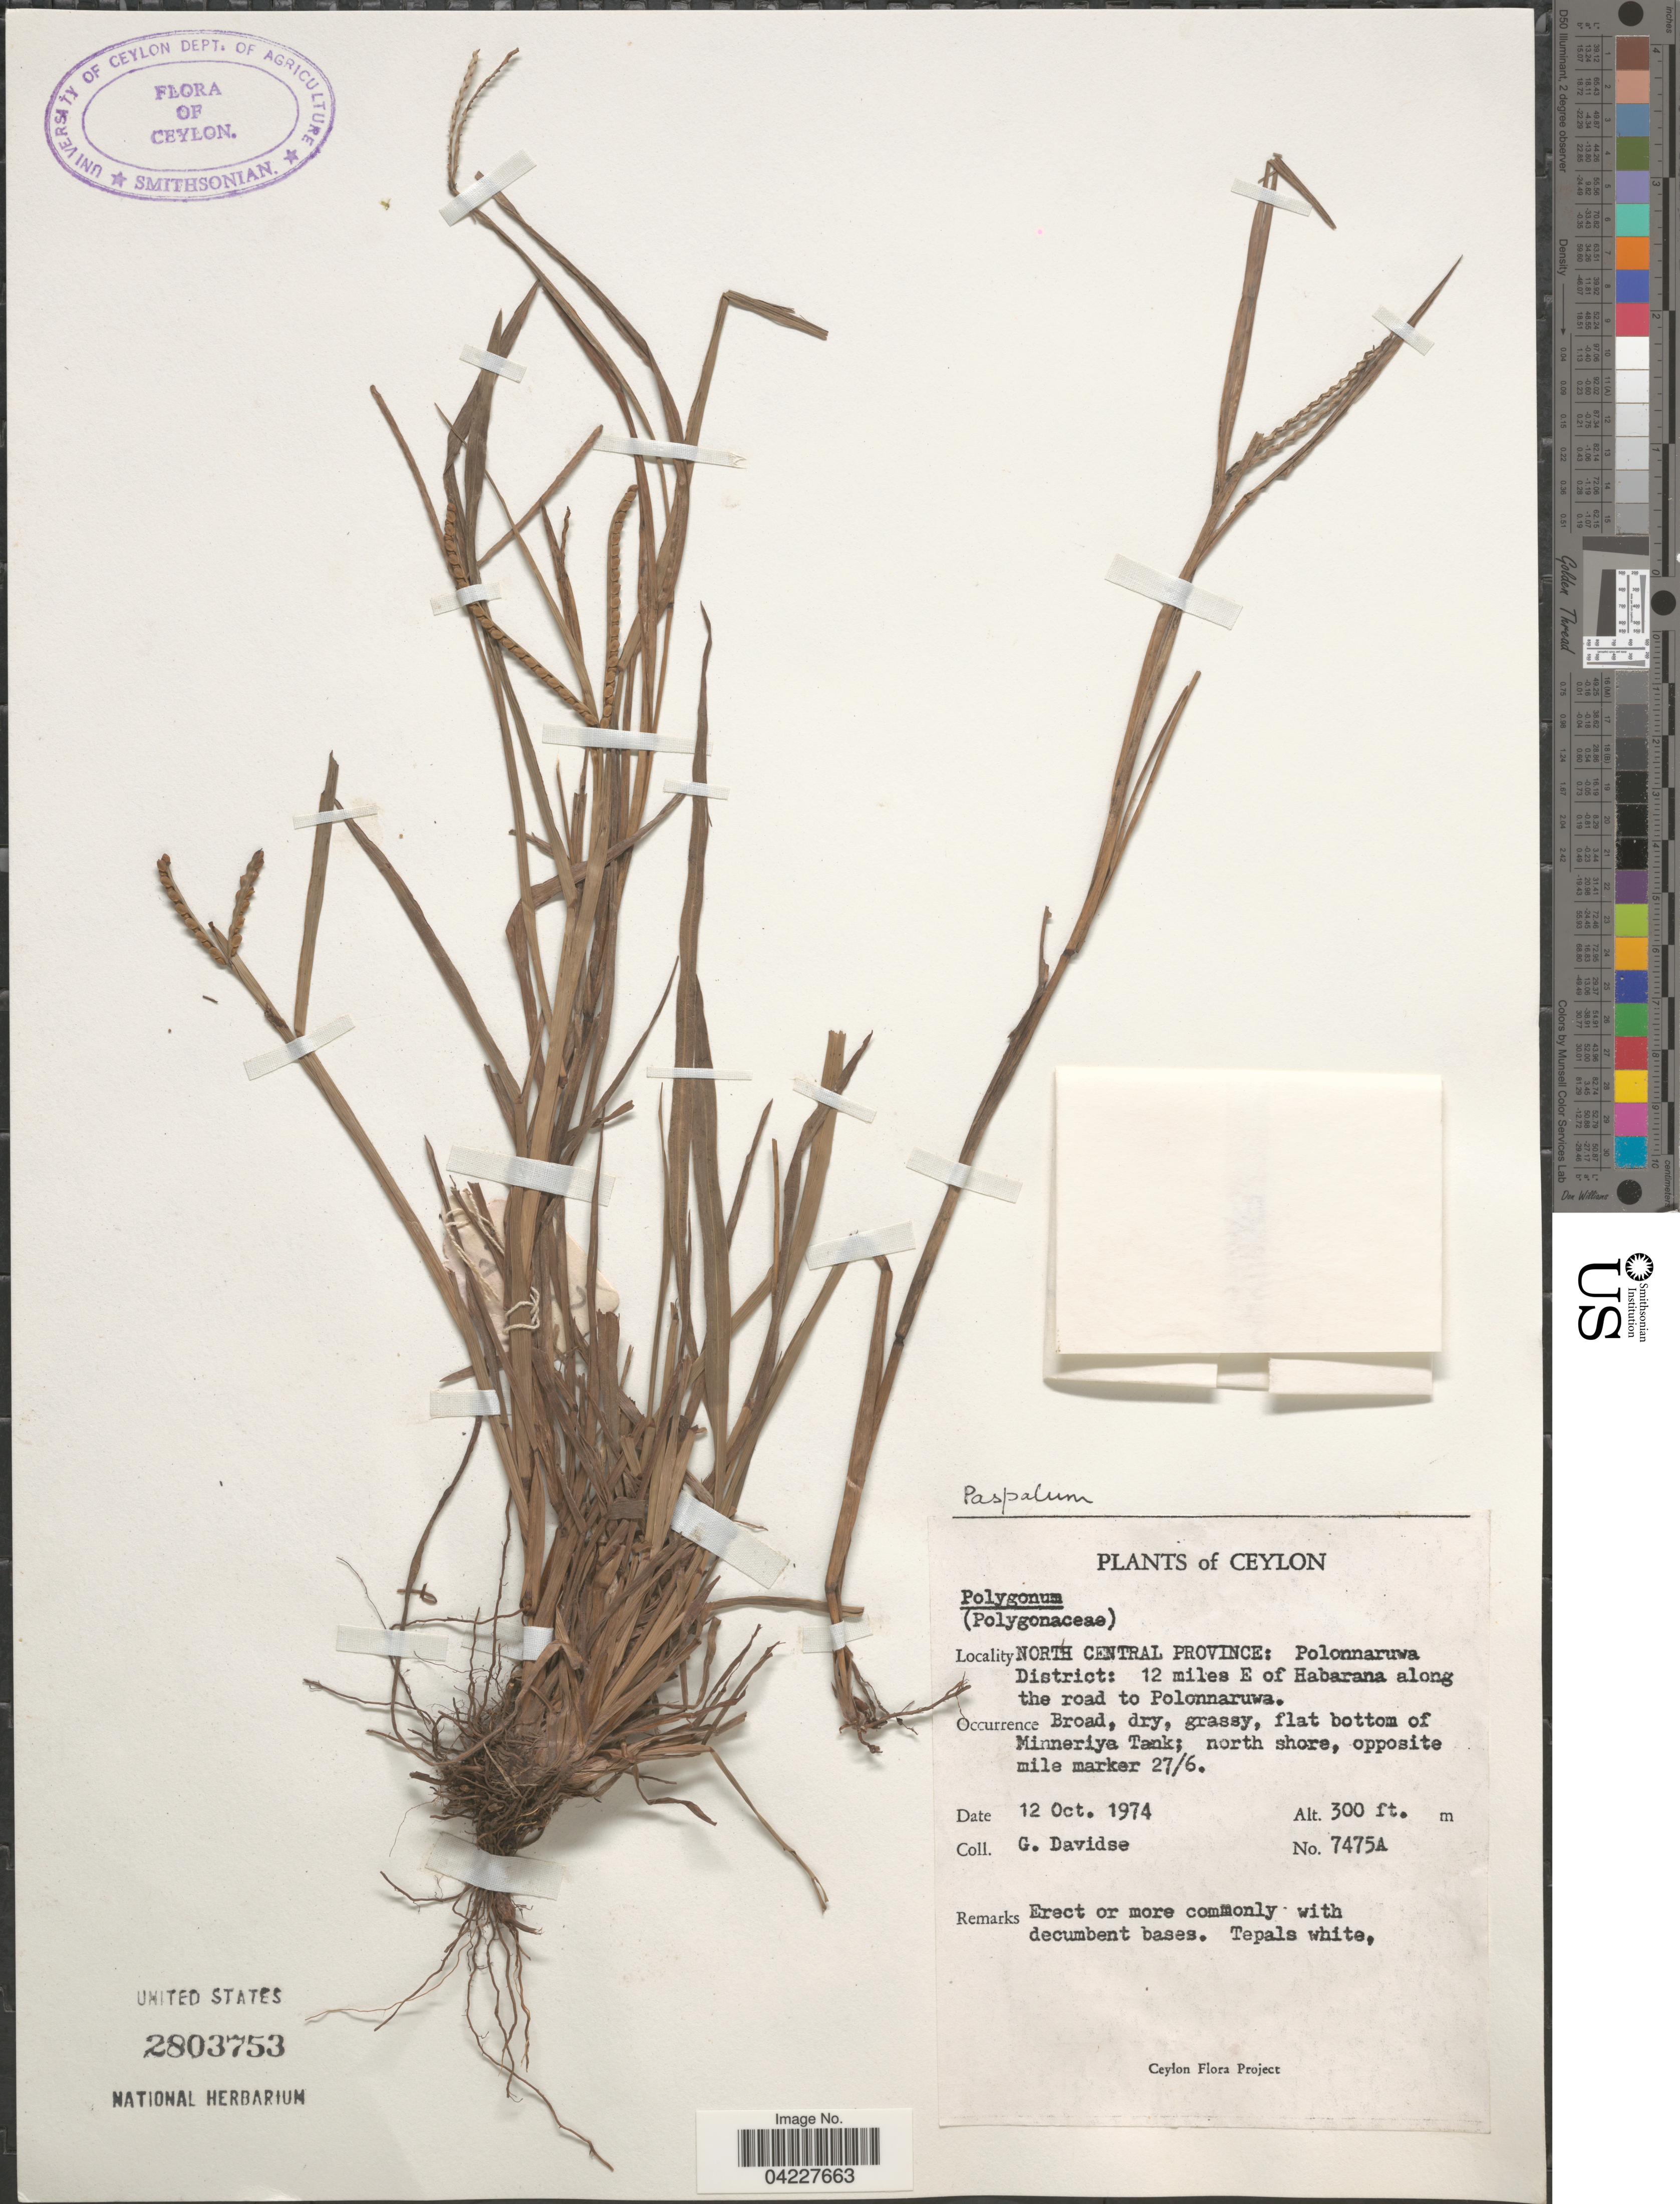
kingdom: Plantae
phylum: Tracheophyta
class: Liliopsida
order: Poales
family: Poaceae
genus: Paspalum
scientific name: Paspalum sp.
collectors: G. Davidse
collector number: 7475A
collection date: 1974-10-12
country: Sri Lanka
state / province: North Central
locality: Ceylon. Polonnaruwa District: 12 miles E of Habarana along the road to Polonnaruwa.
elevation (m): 91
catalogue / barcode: US 2803753